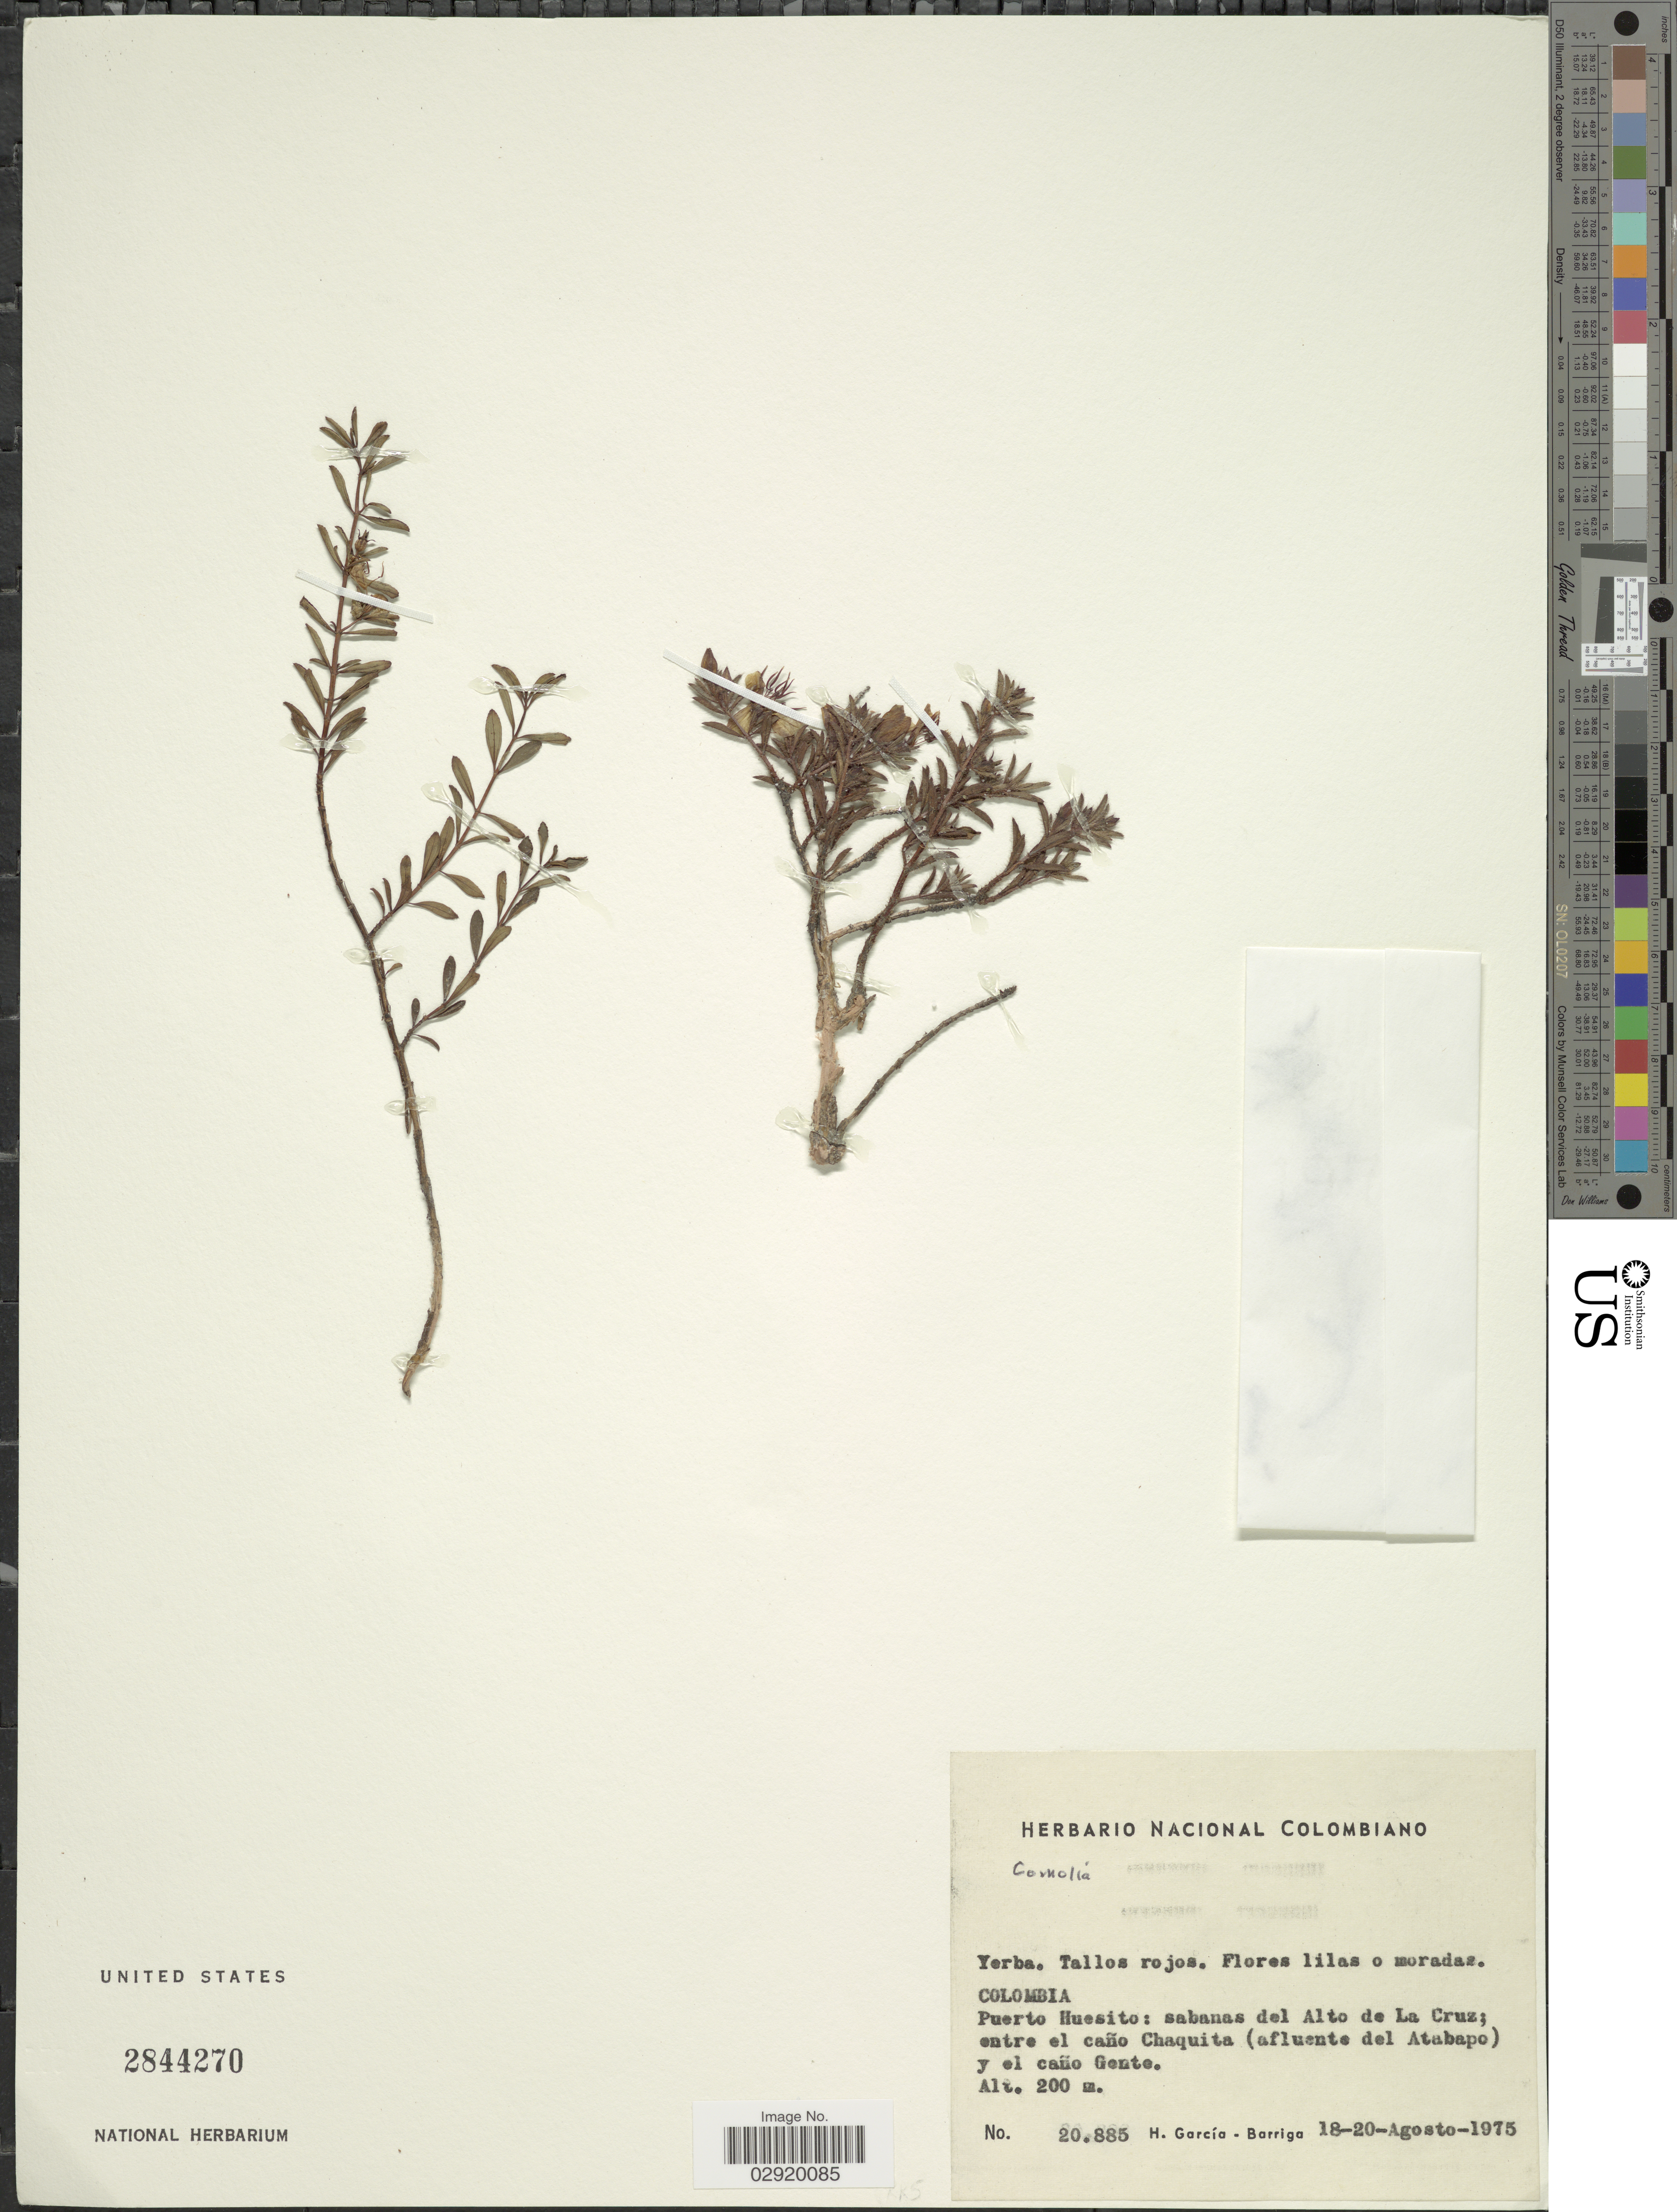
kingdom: Plantae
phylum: Tracheophyta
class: Magnoliopsida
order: Myrtales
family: Melastomataceae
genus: Comolia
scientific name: Comolia leptophylla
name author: (Bonpl.) Naudin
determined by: Nunes da Silva, Diego, (RB), Jardim Botanico do Rio de Janeiro - Herbario (BRAZIL)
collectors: H. García Barriga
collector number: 20885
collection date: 1975-08-18/1975-08-20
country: Colombia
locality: Puerto Huesito: sabanas del Alto de La Cruz; entre el caño Caquita (afluente del Atabapo) y el caño Gente.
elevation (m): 200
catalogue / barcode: US 2844270